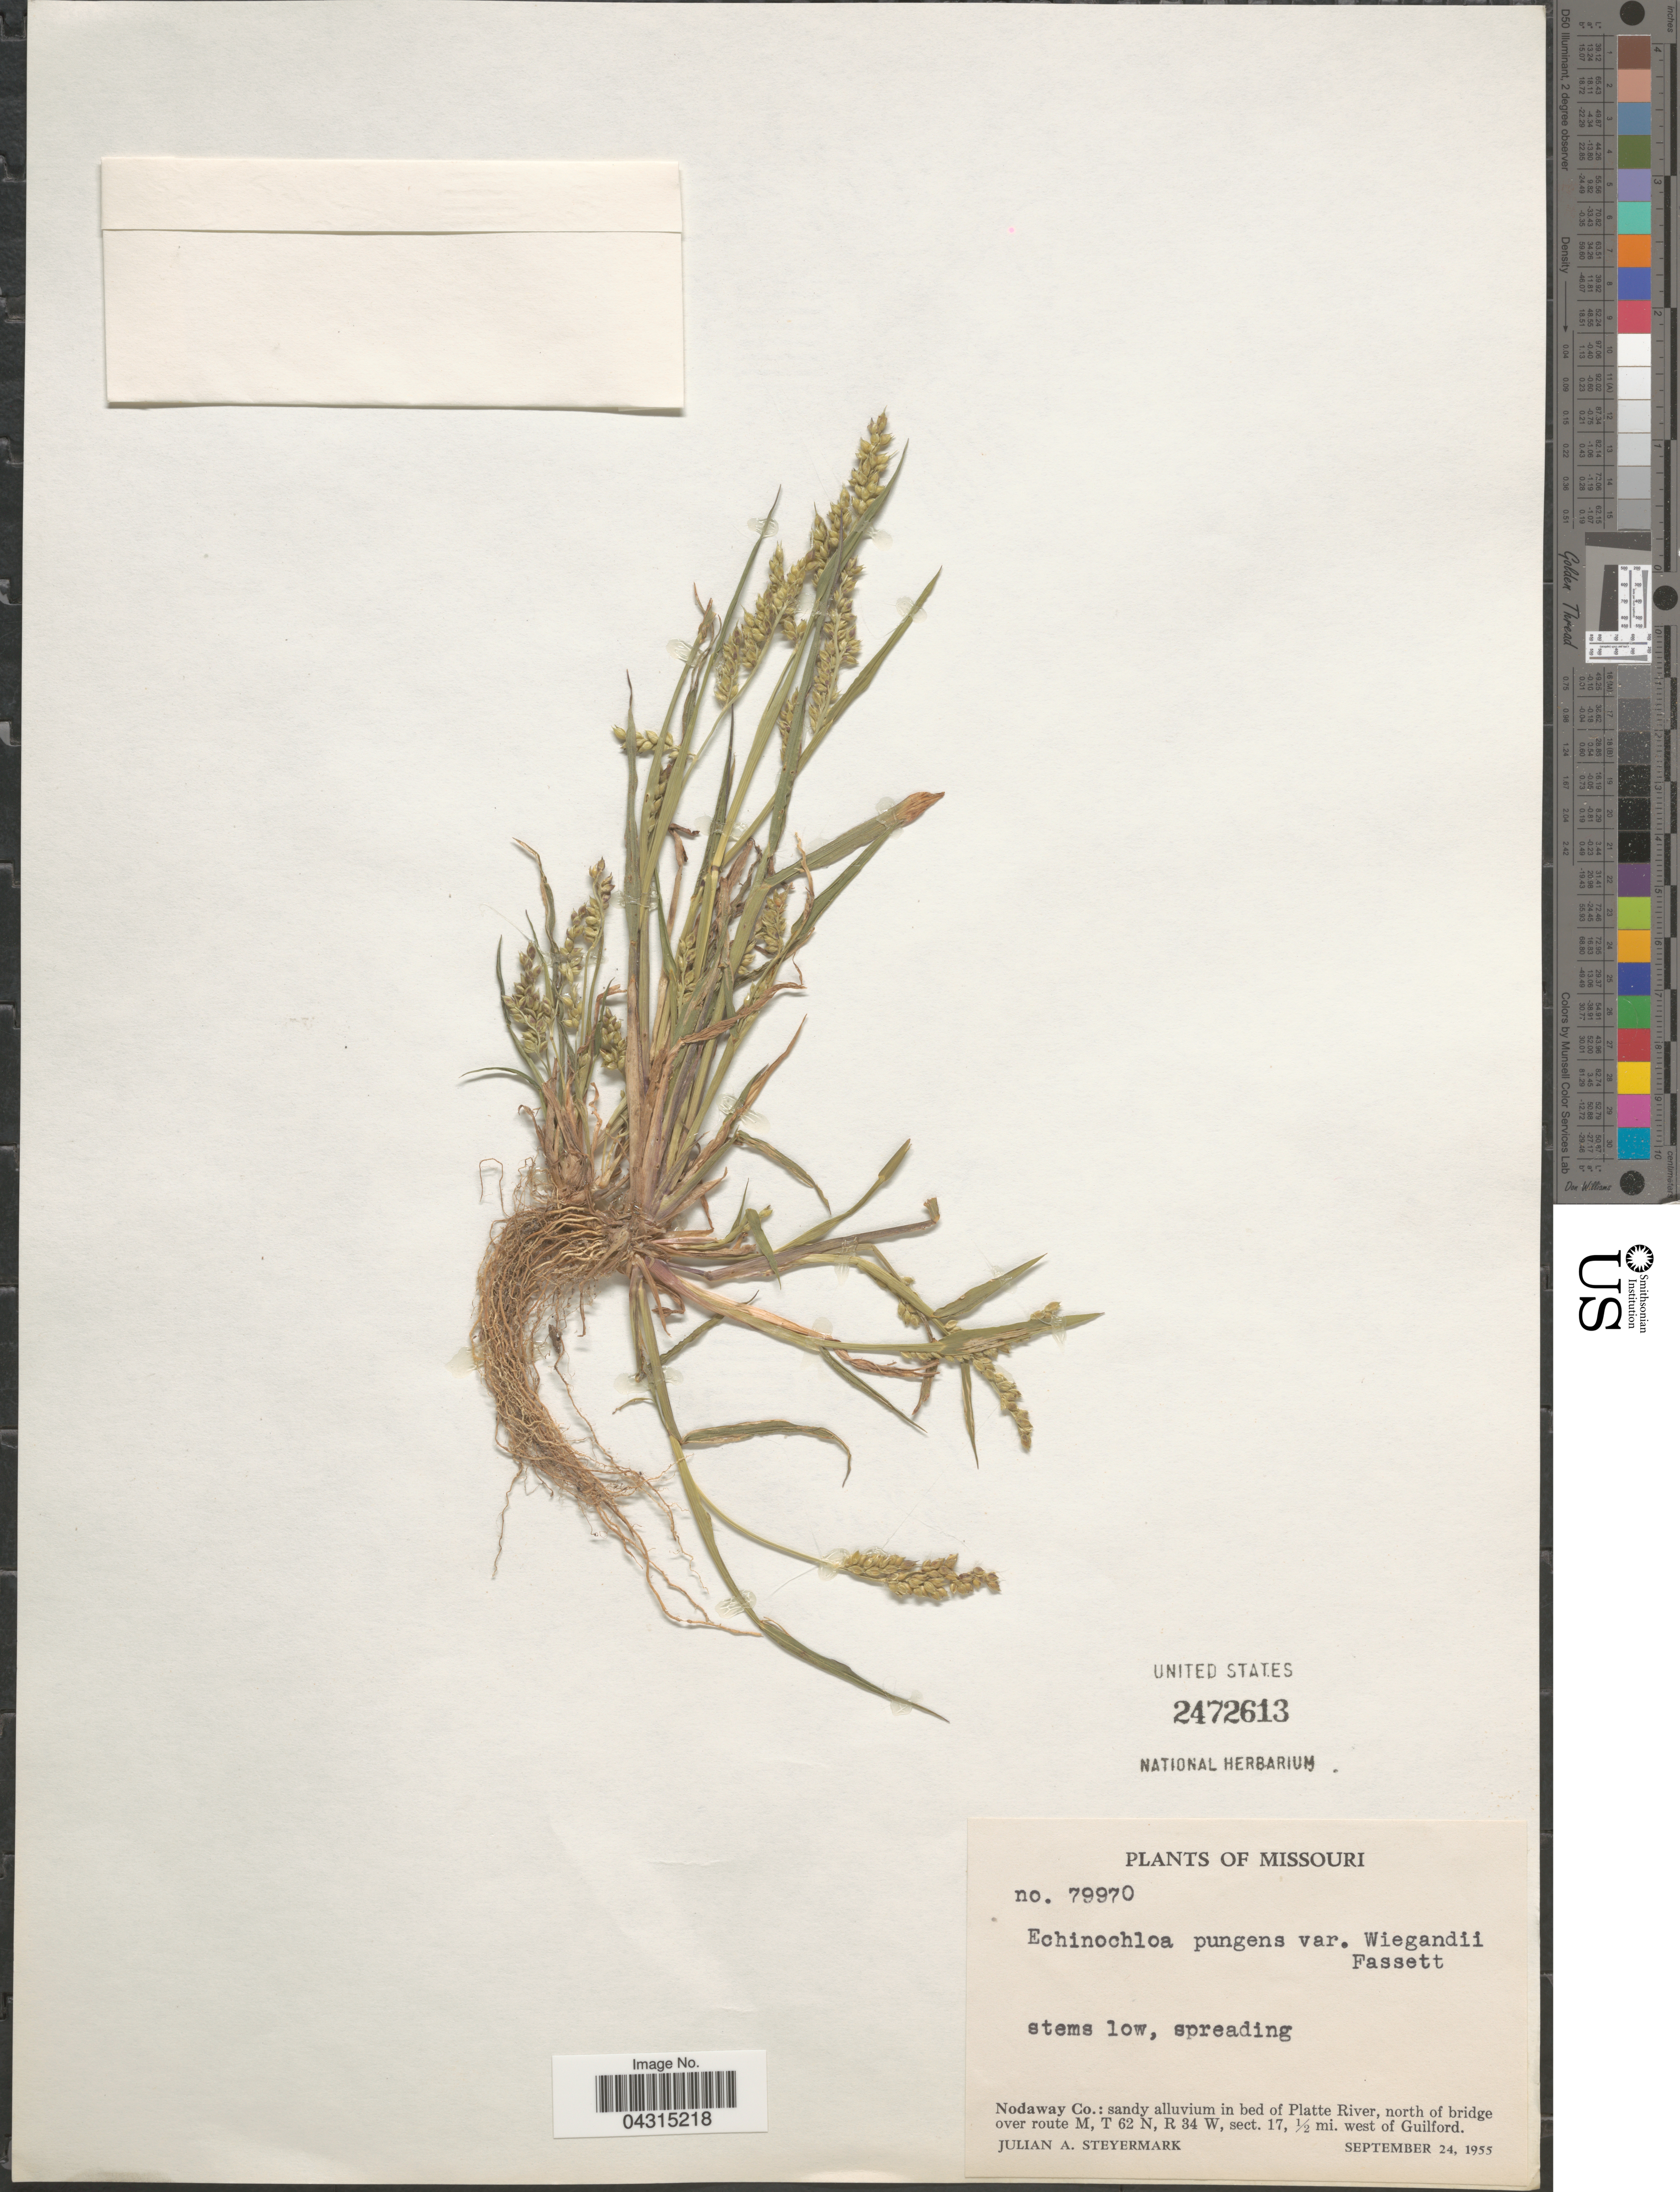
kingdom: Plantae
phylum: Tracheophyta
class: Liliopsida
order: Poales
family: Poaceae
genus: Echinochloa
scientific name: Echinochloa crus-galli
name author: (L.) P. Beauv.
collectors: J. Steyermark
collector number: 79970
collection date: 1955-09-24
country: United States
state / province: Missouri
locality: Nodaway Co.: sandy alluvium in bed of Platte River, north of bridge over route M, T 62 N, R 34 W, sect. 17, ½ mi. west of Guilford.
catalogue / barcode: US 2472613